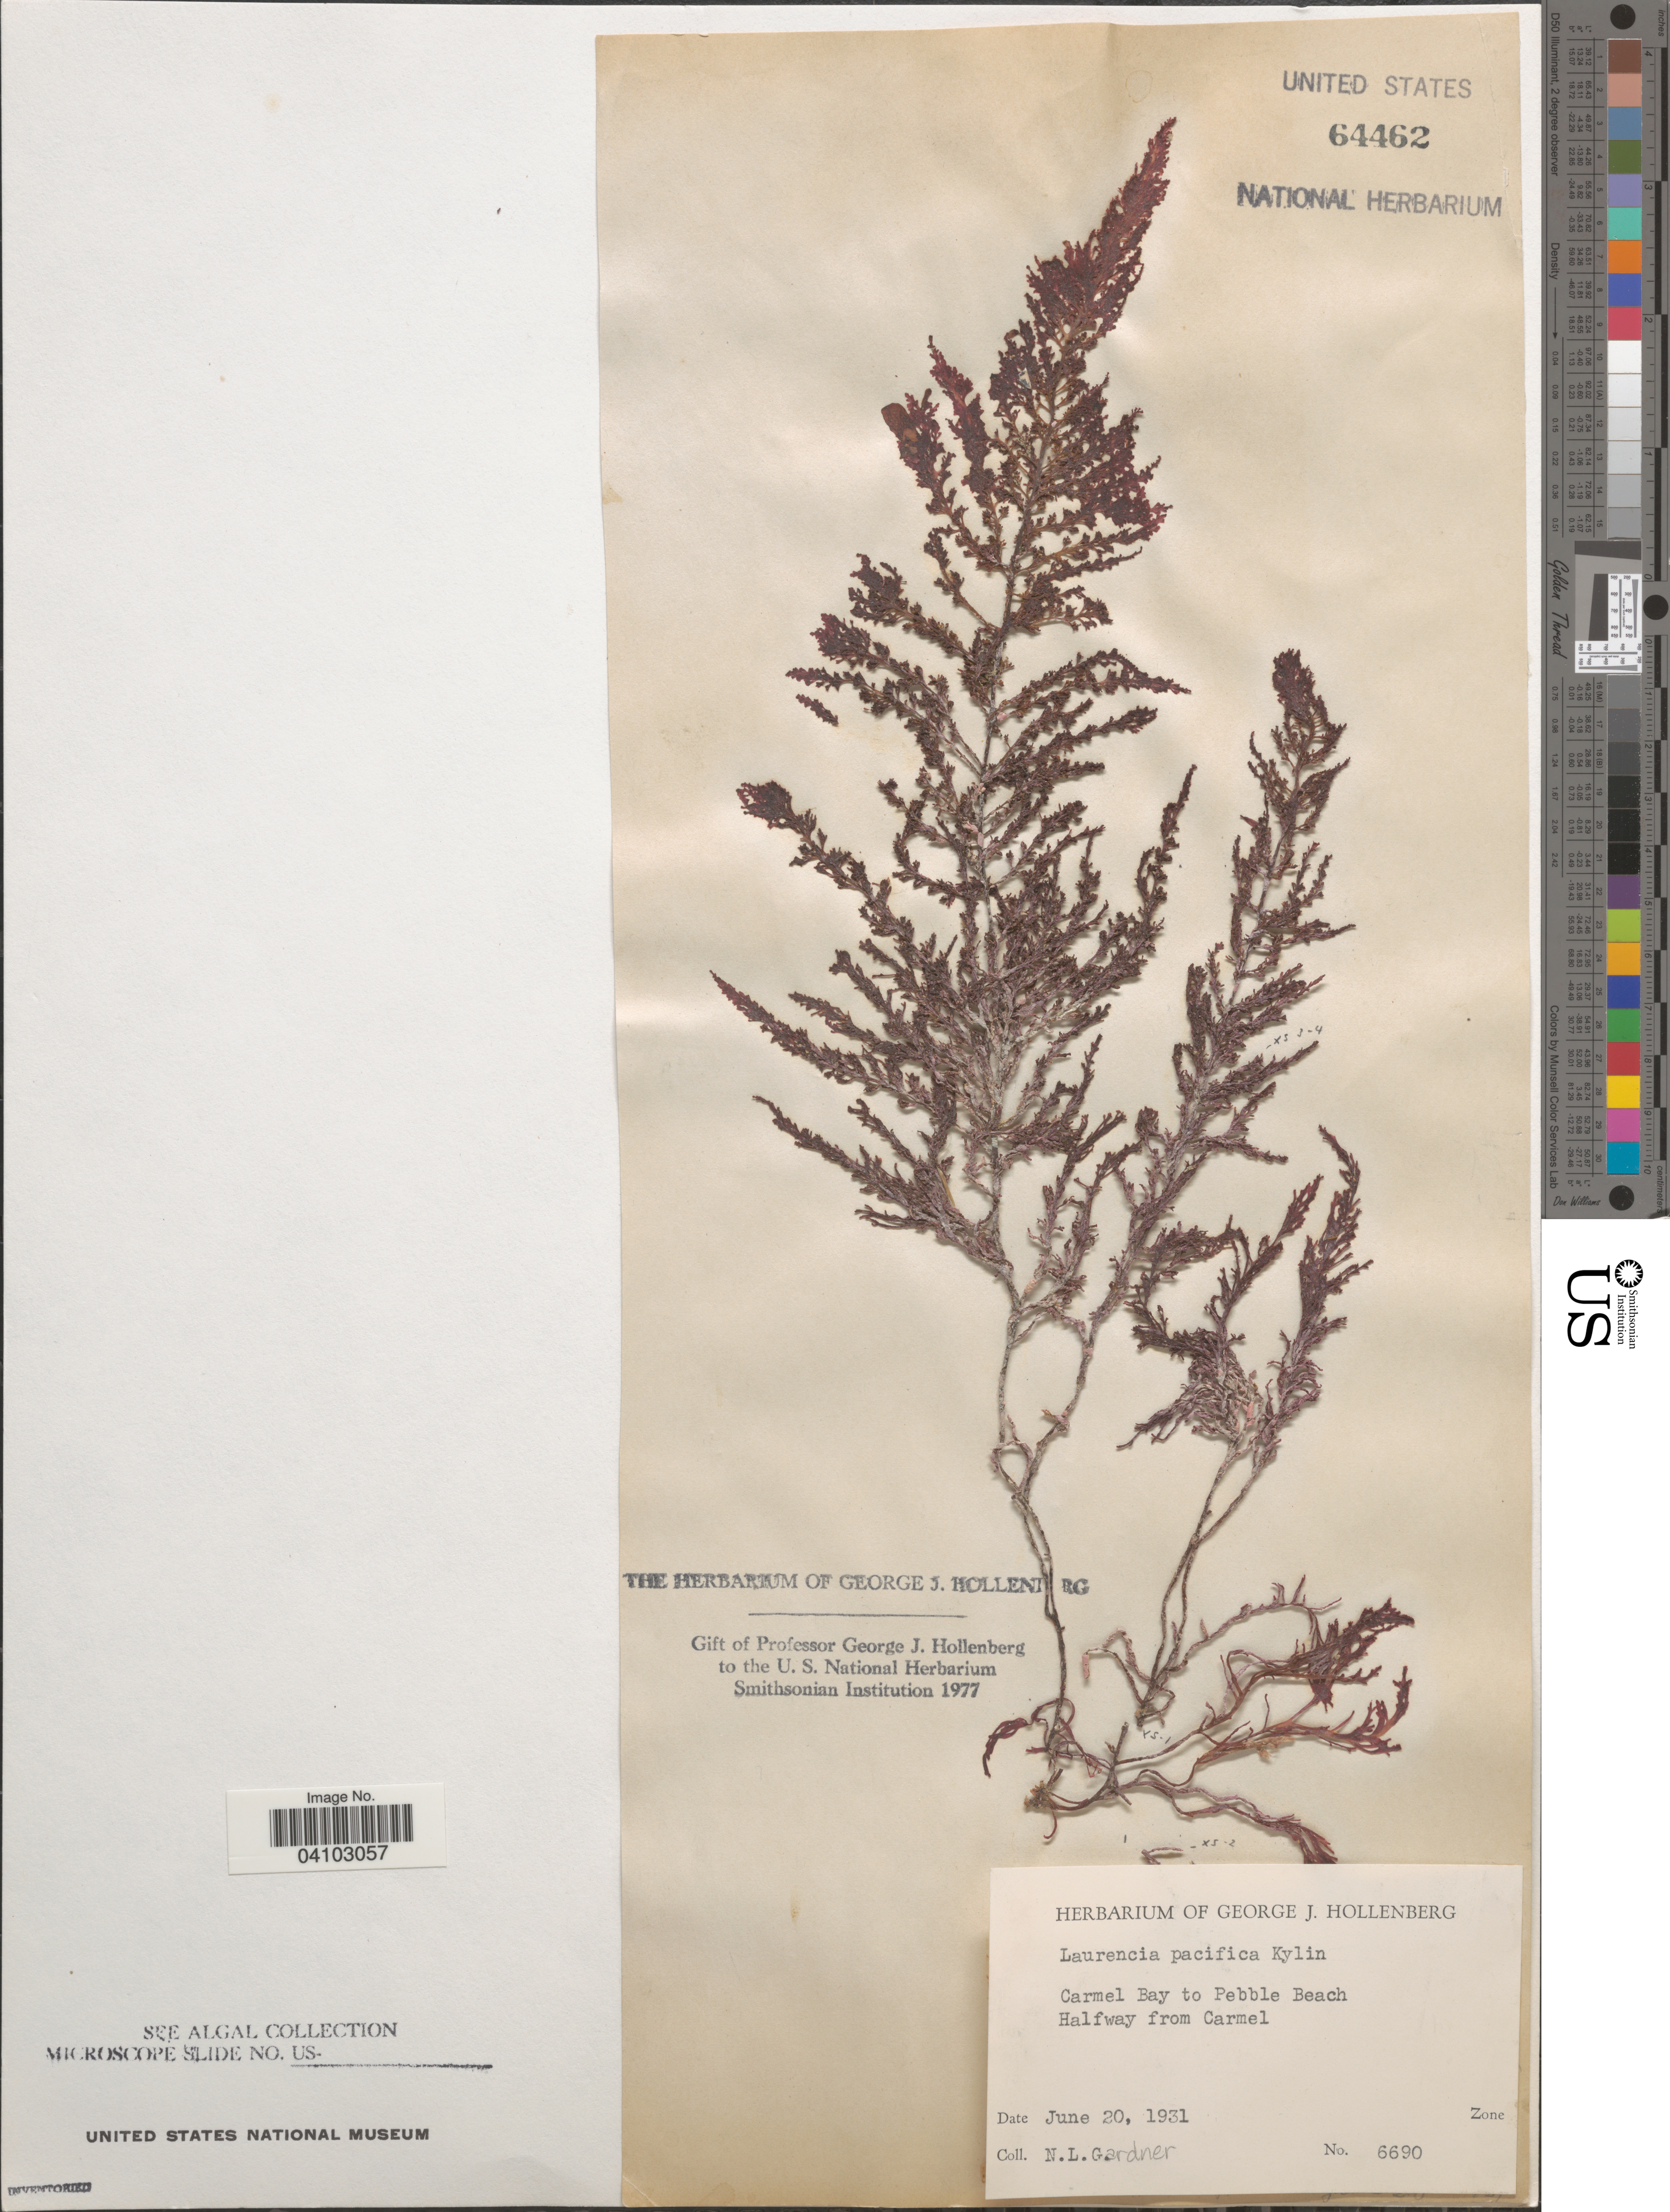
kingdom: Plantae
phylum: Rhodophyta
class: Florideophyceae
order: Ceramiales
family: Rhodomelaceae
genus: Laurencia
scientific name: Laurencia pacifica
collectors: N. Gardner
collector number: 6690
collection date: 1931-06-20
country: United States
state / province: California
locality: Carmel Bay to Pebble Beach. Halfway from Carmel.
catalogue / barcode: US 64462